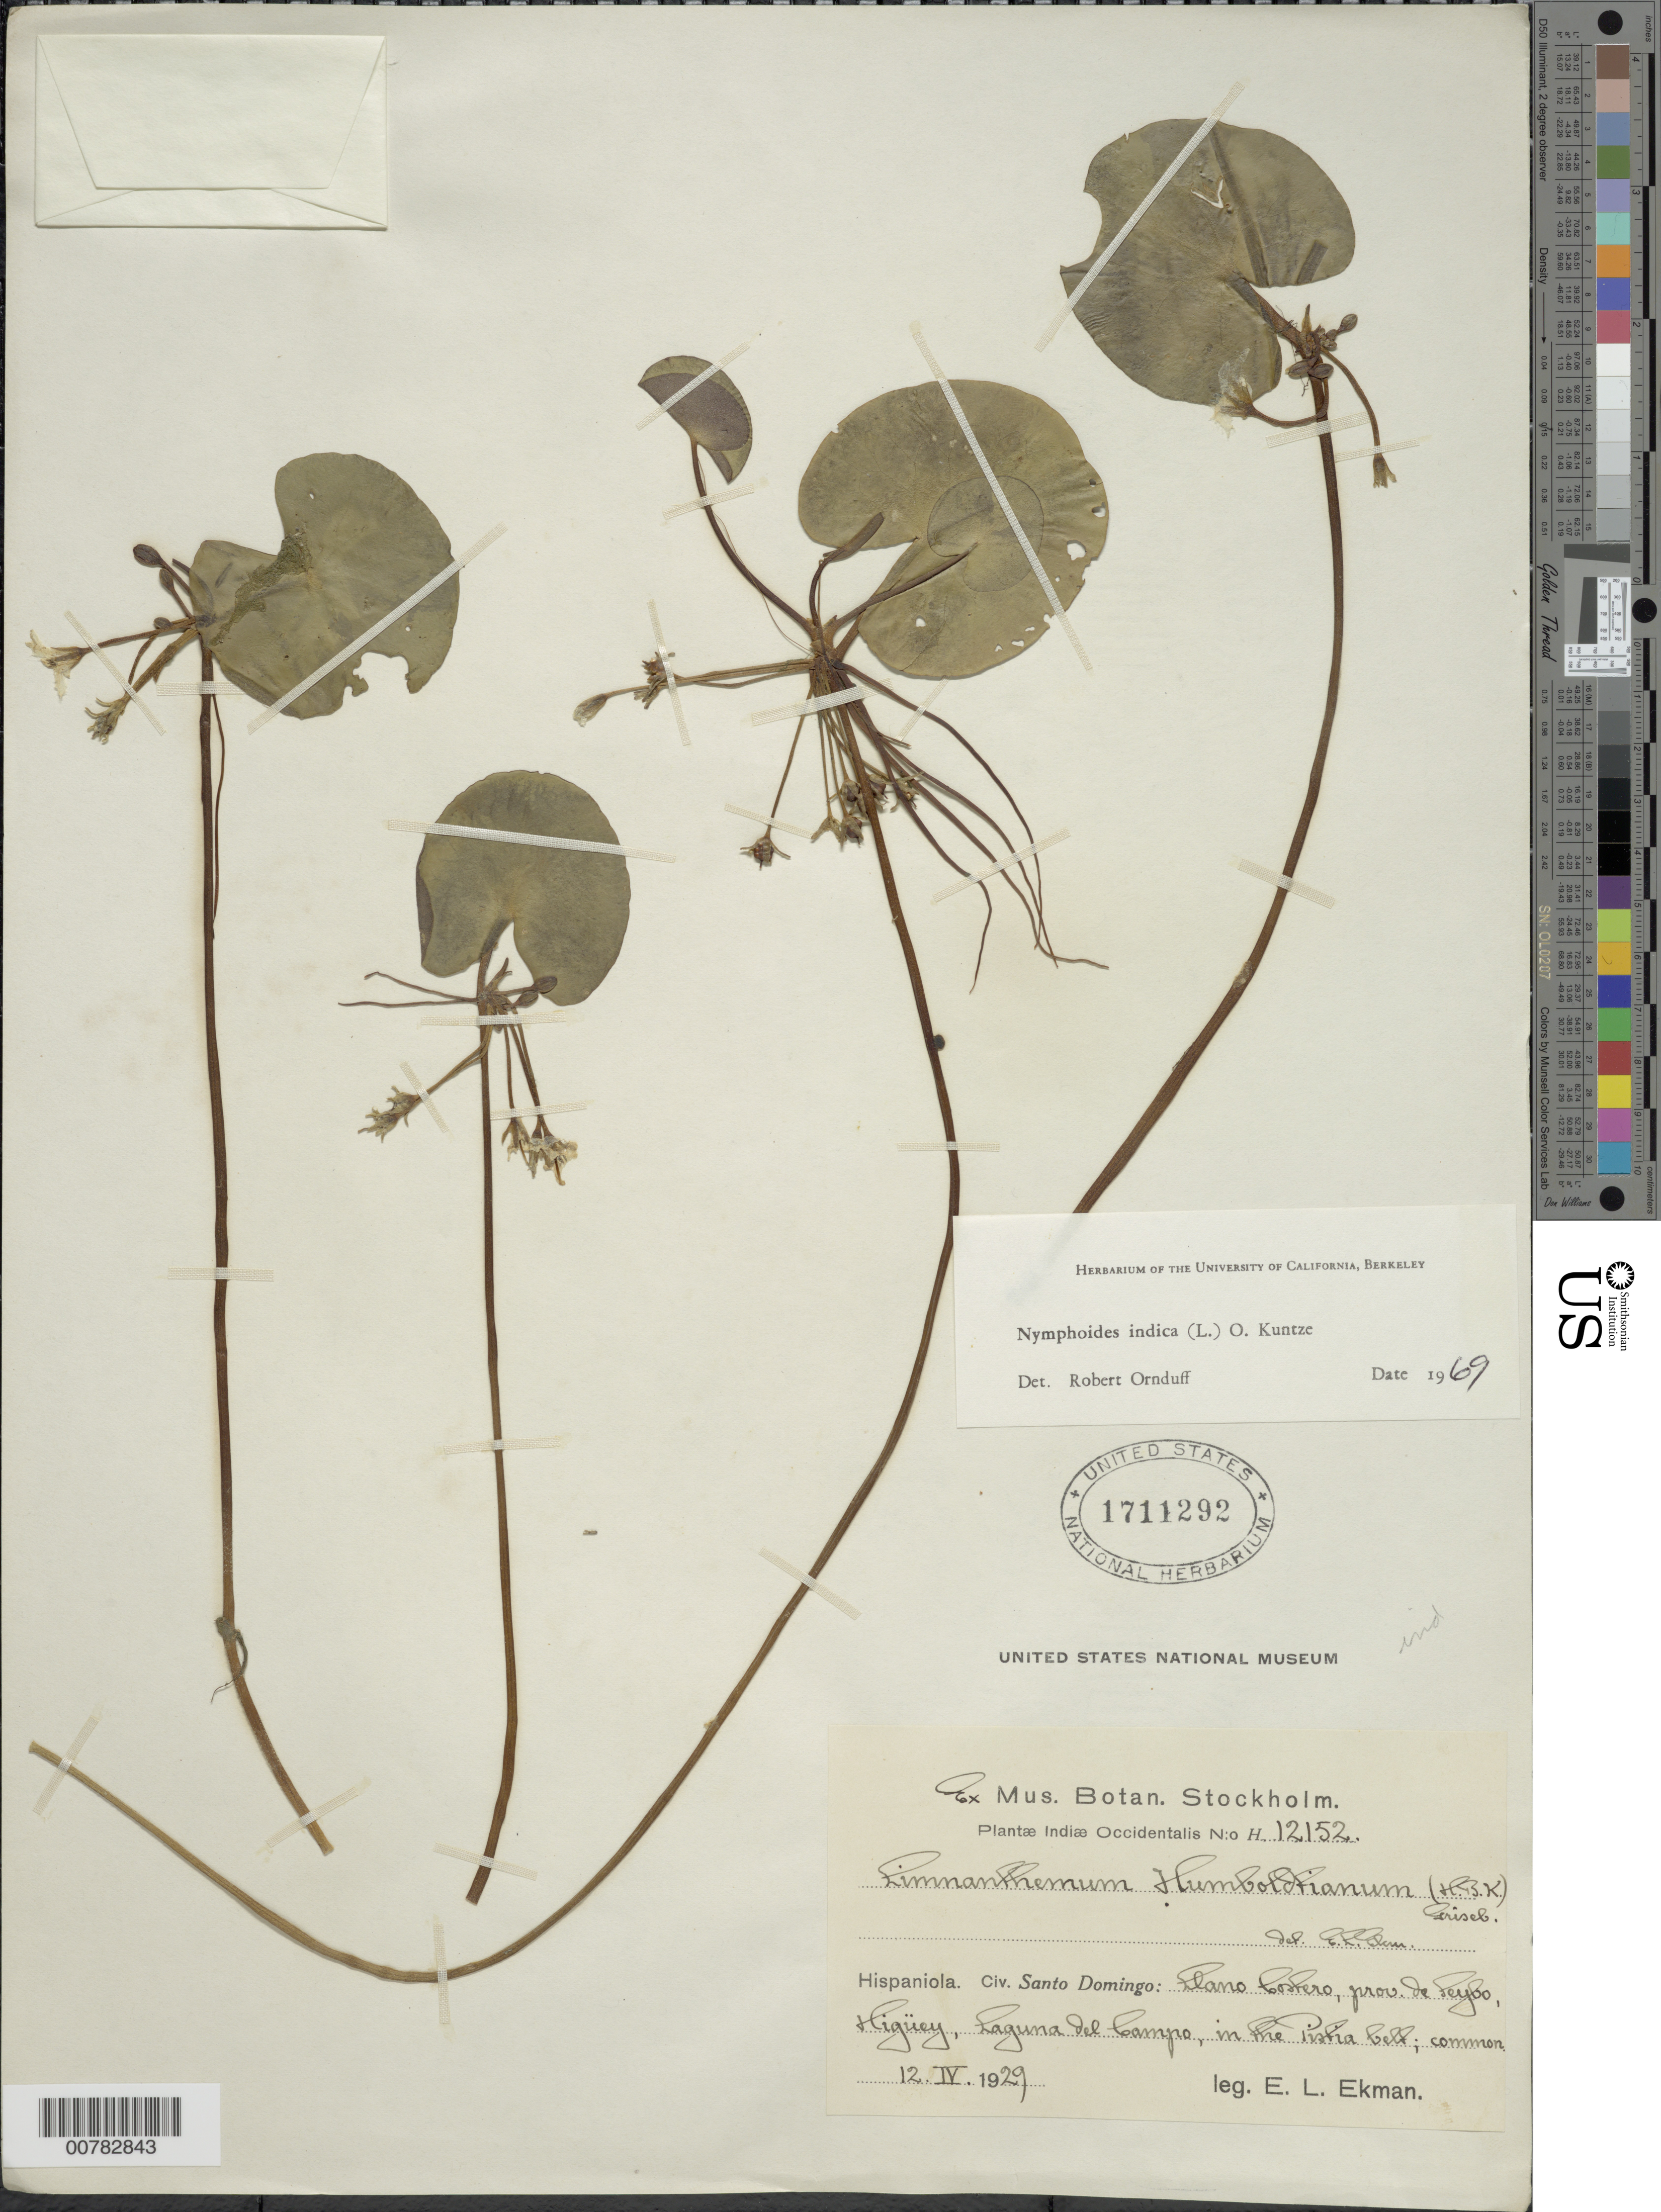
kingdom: Plantae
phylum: Tracheophyta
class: Magnoliopsida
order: Asterales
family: Menyanthaceae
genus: Nymphoides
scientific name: Nymphoides indica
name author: (L.) Kuntze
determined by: Ornduff, R.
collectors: E. L. Ekman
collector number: H 12152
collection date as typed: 12 Apr 1929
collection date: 1929-04-12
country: Dominican Republic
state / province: El Seibo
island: Hispaniola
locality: Llano Costero, Higüey, Laguna del Campo, in the Pistia belt.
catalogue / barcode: US 1711292